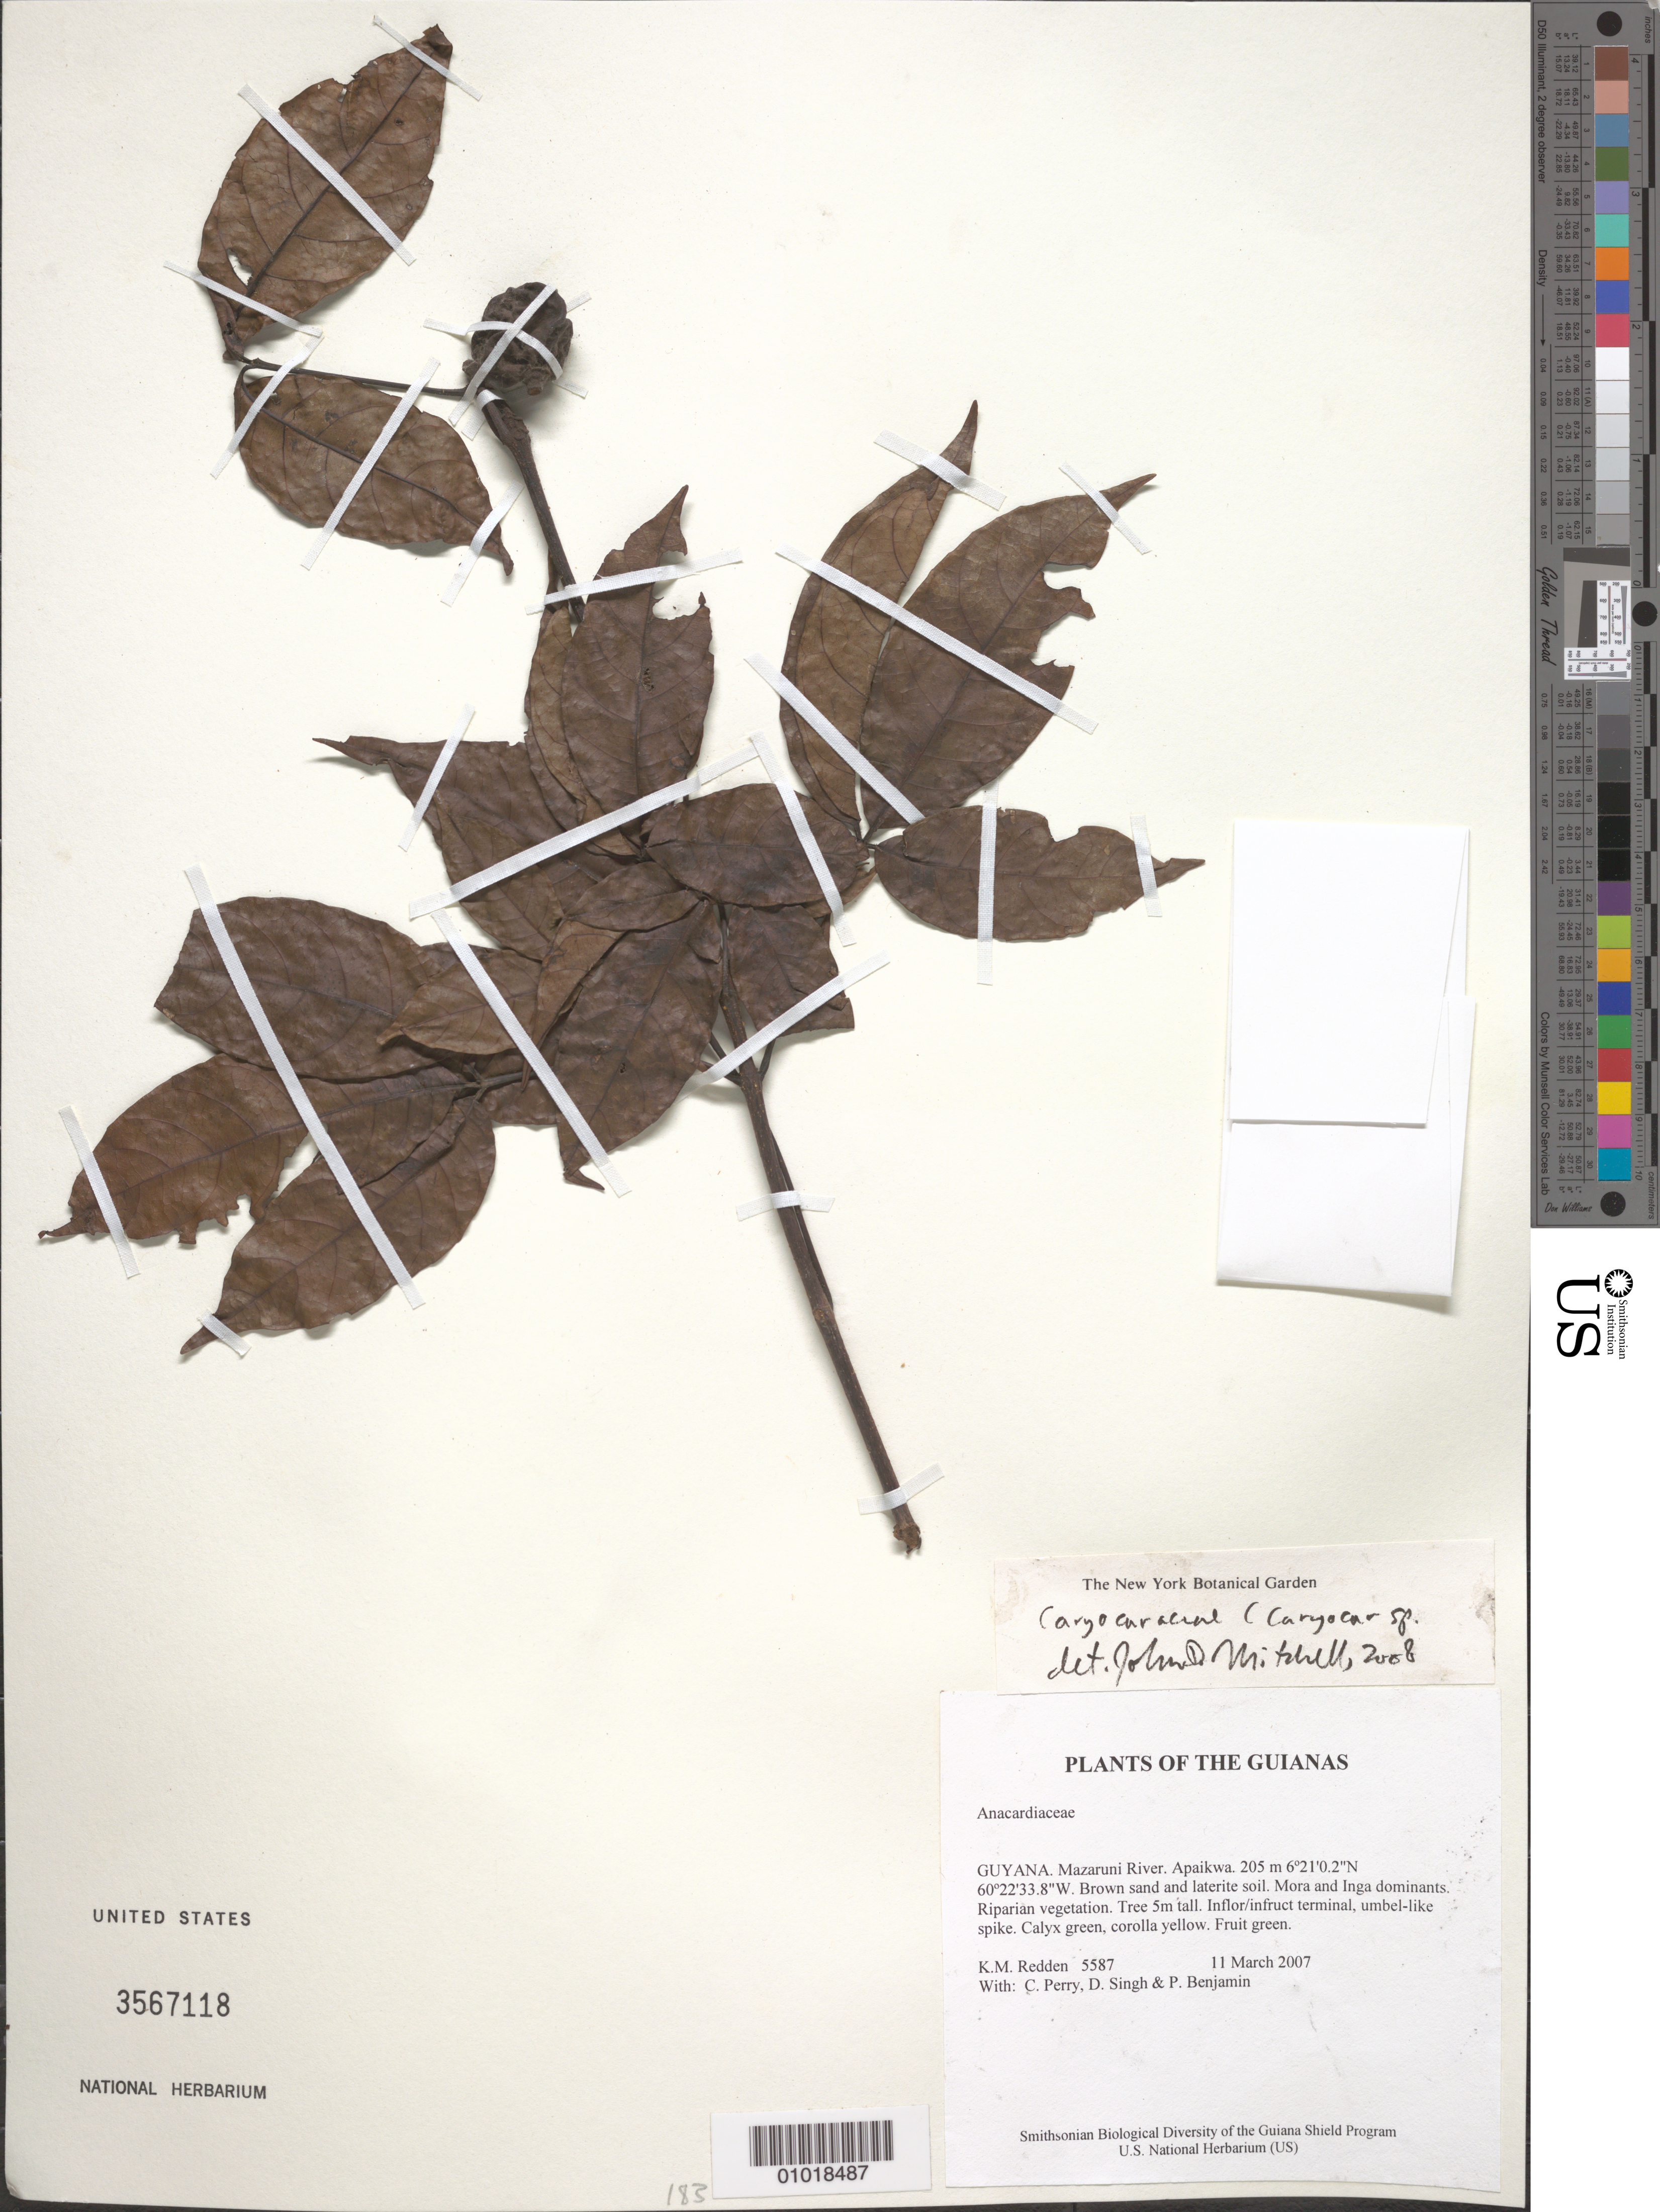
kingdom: Plantae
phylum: Tracheophyta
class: Magnoliopsida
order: Malpighiales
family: Caryocaraceae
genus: Caryocar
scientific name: Caryocar sp.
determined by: Mitchell, John D.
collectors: K. M. Redden, C. Perry, D. Singh & P. Benjamin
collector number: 5587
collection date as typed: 11 March 2007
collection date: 2007-03-11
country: Guyana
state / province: Cuyuni-Mazaruni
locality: Mazaruni River. Apaikwa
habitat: Brown sand and laterite soil. Mora and Inga dominant. Riparian vegetation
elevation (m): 205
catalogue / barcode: US 3567118